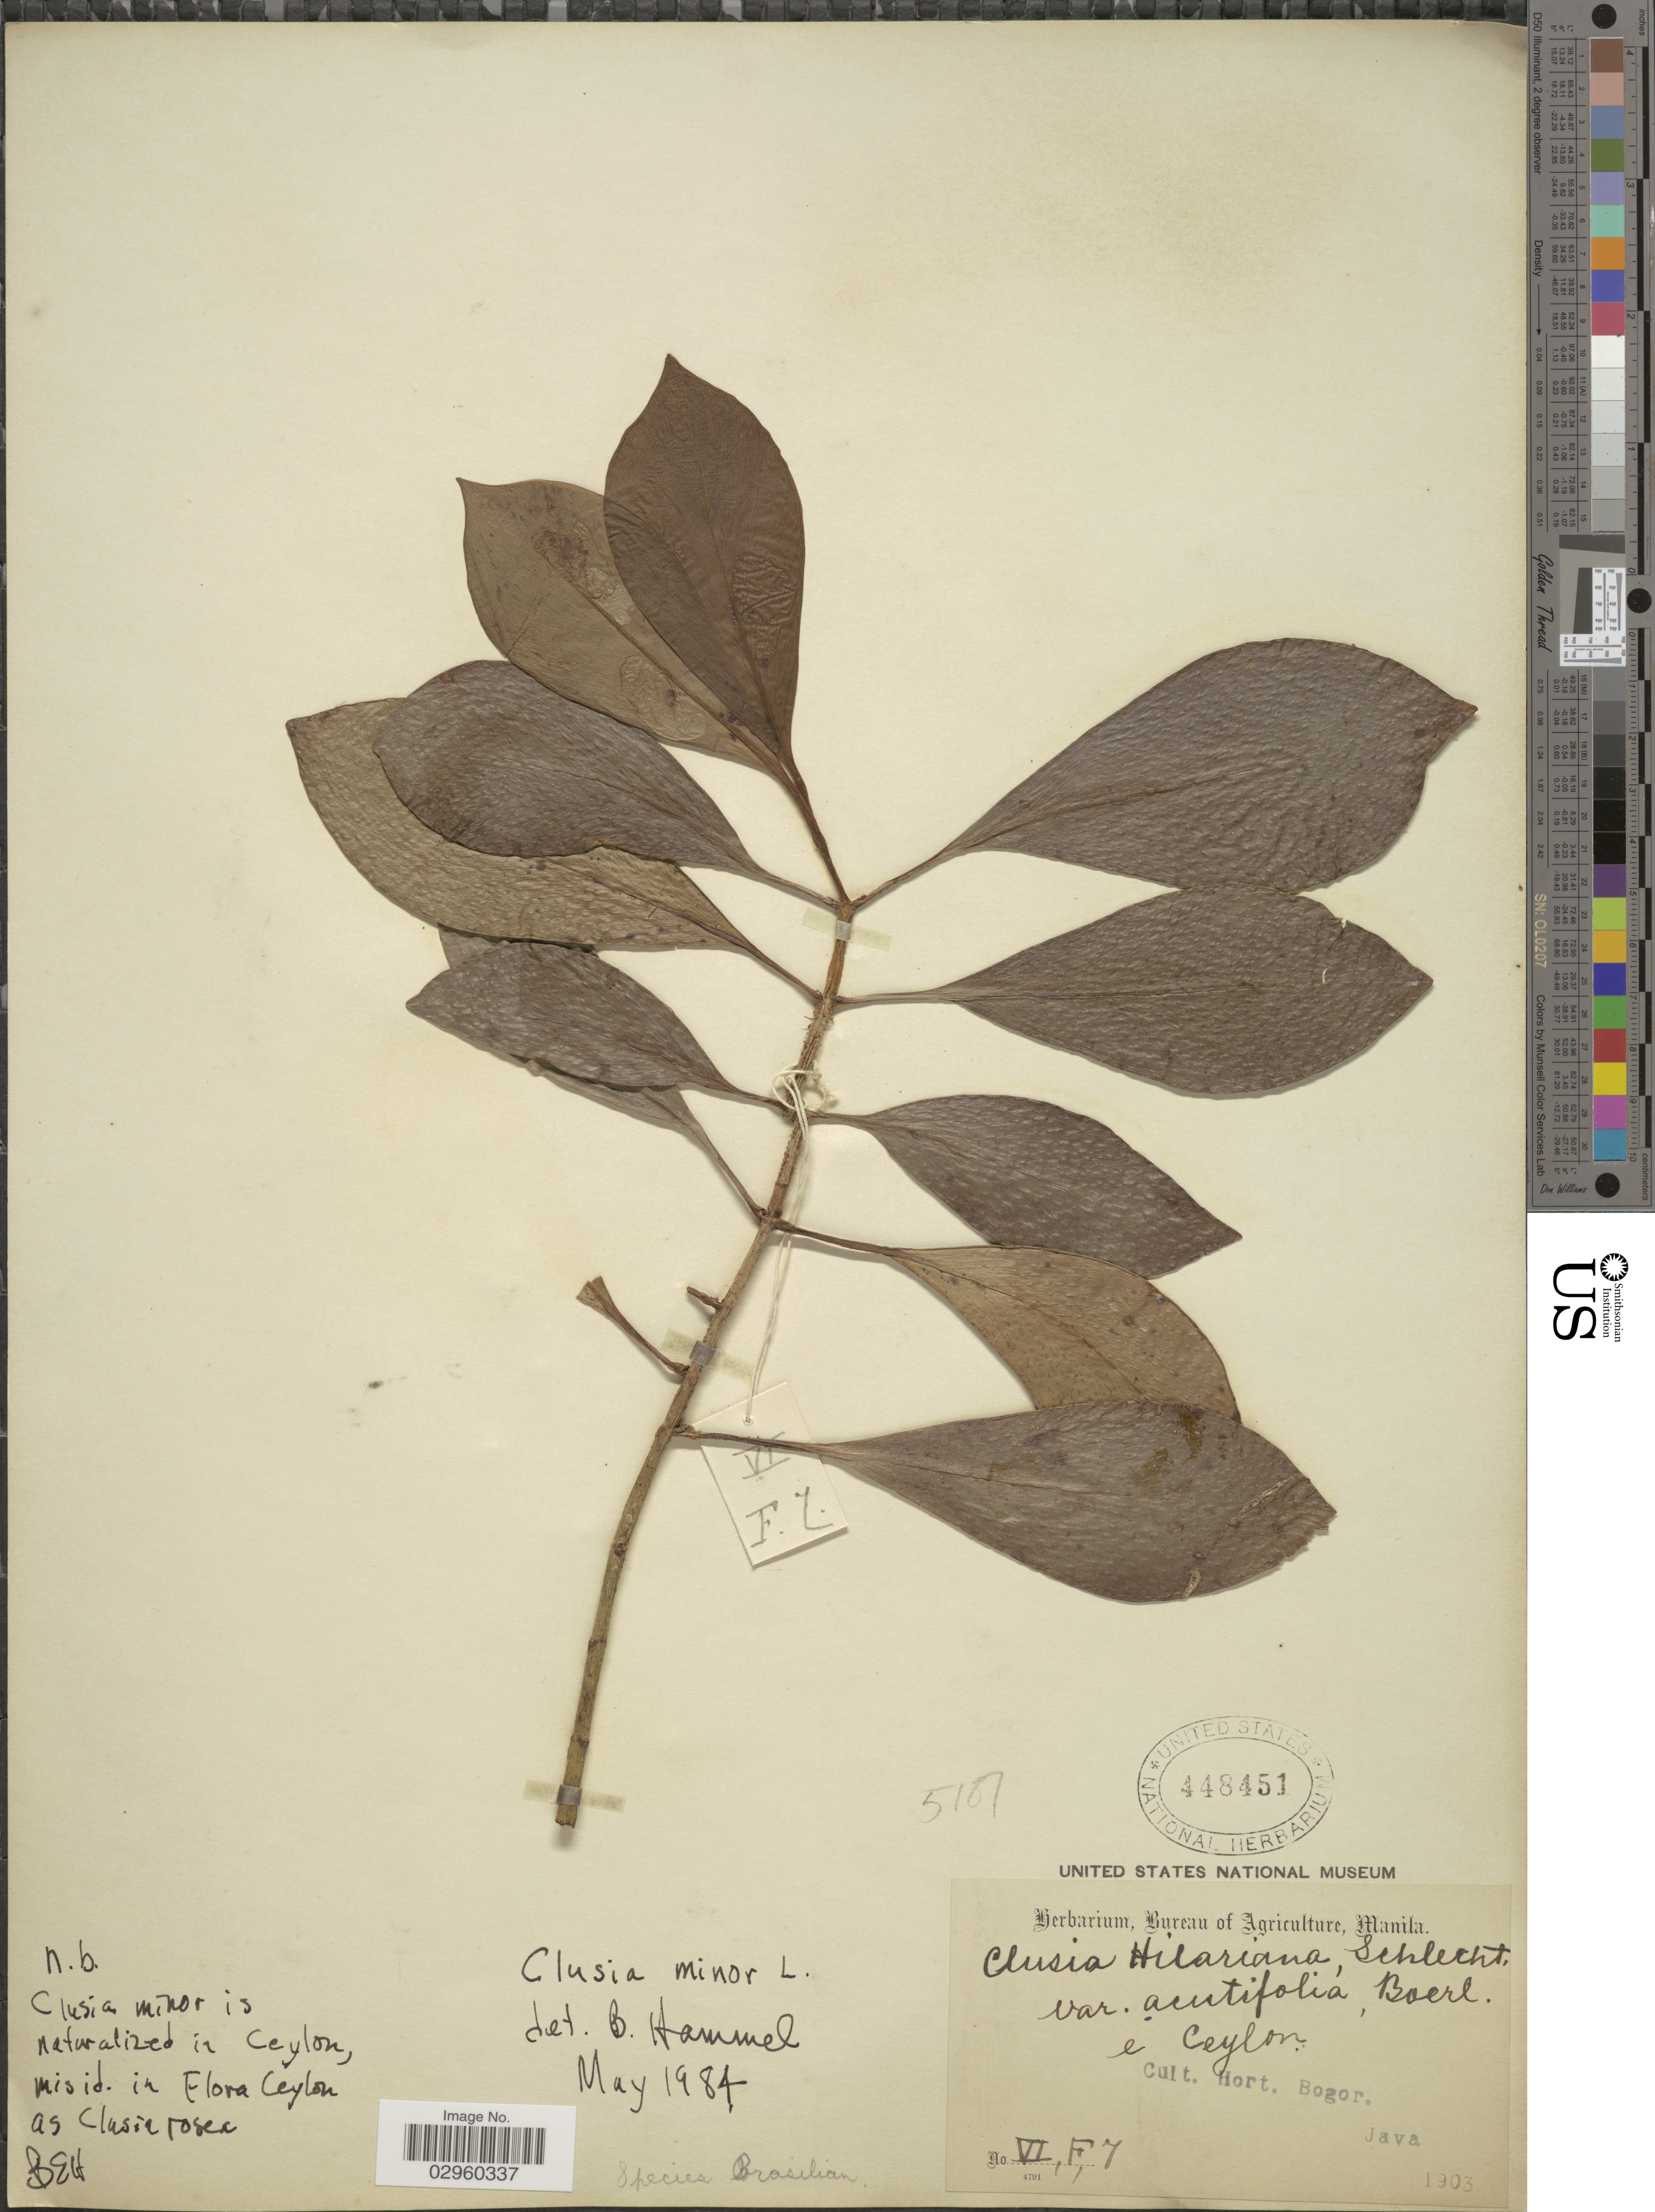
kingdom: Plantae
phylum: Tracheophyta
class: Magnoliopsida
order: Malpighiales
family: Clusiaceae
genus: Clusia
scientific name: Clusia minor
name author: L.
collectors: ex herb. Agricultural College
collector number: VIF7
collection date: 1903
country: Indonesia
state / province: Java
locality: Hort. Bogor.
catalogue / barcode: US 448451